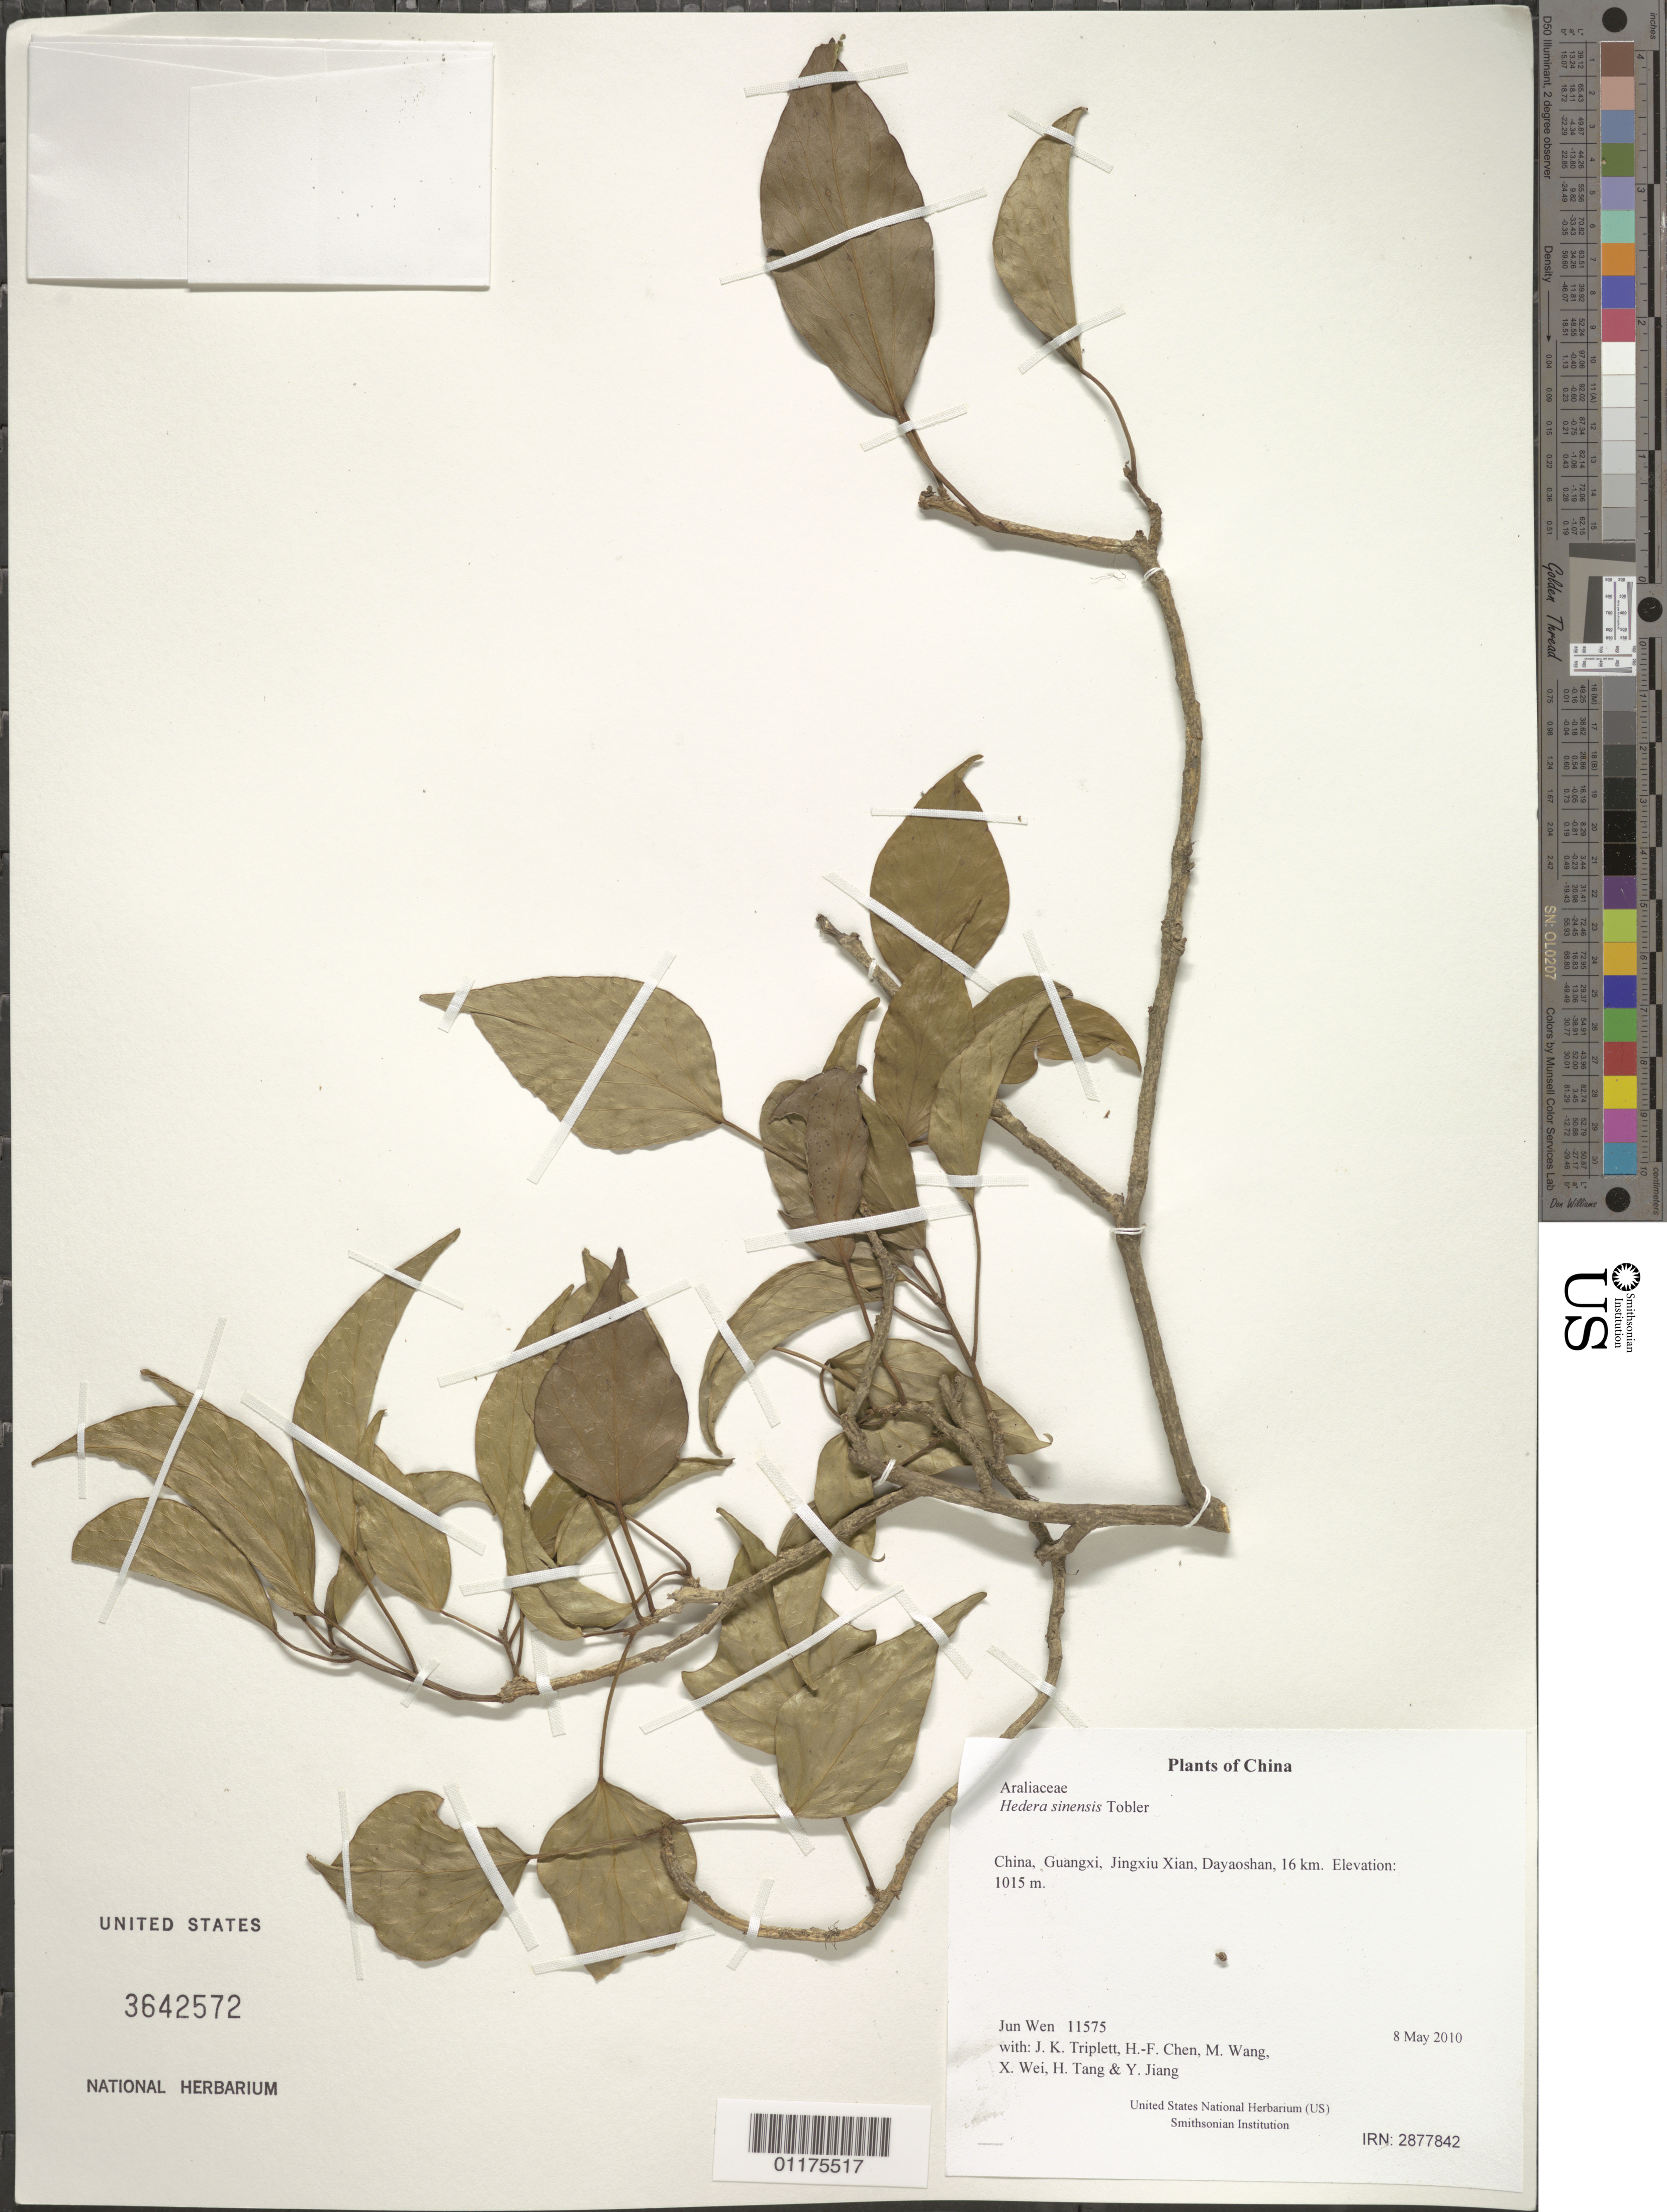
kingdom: Plantae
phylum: Tracheophyta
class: Magnoliopsida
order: Apiales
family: Araliaceae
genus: Hedera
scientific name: Hedera sinensis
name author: (Tobler) Hand.-Mazz.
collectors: J. Wen, J. K. Triplett, H.-F. Chen, M. Wang, X. Wei, H. Tang & Y. Jiang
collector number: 11575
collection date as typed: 8 May 2010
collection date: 2010-05-08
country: China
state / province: Guangxi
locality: Jingxiu Xian, Dayaoshan, 16 km.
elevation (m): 1015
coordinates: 24 08.714 N, 110 14.355 E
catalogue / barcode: US 3642572